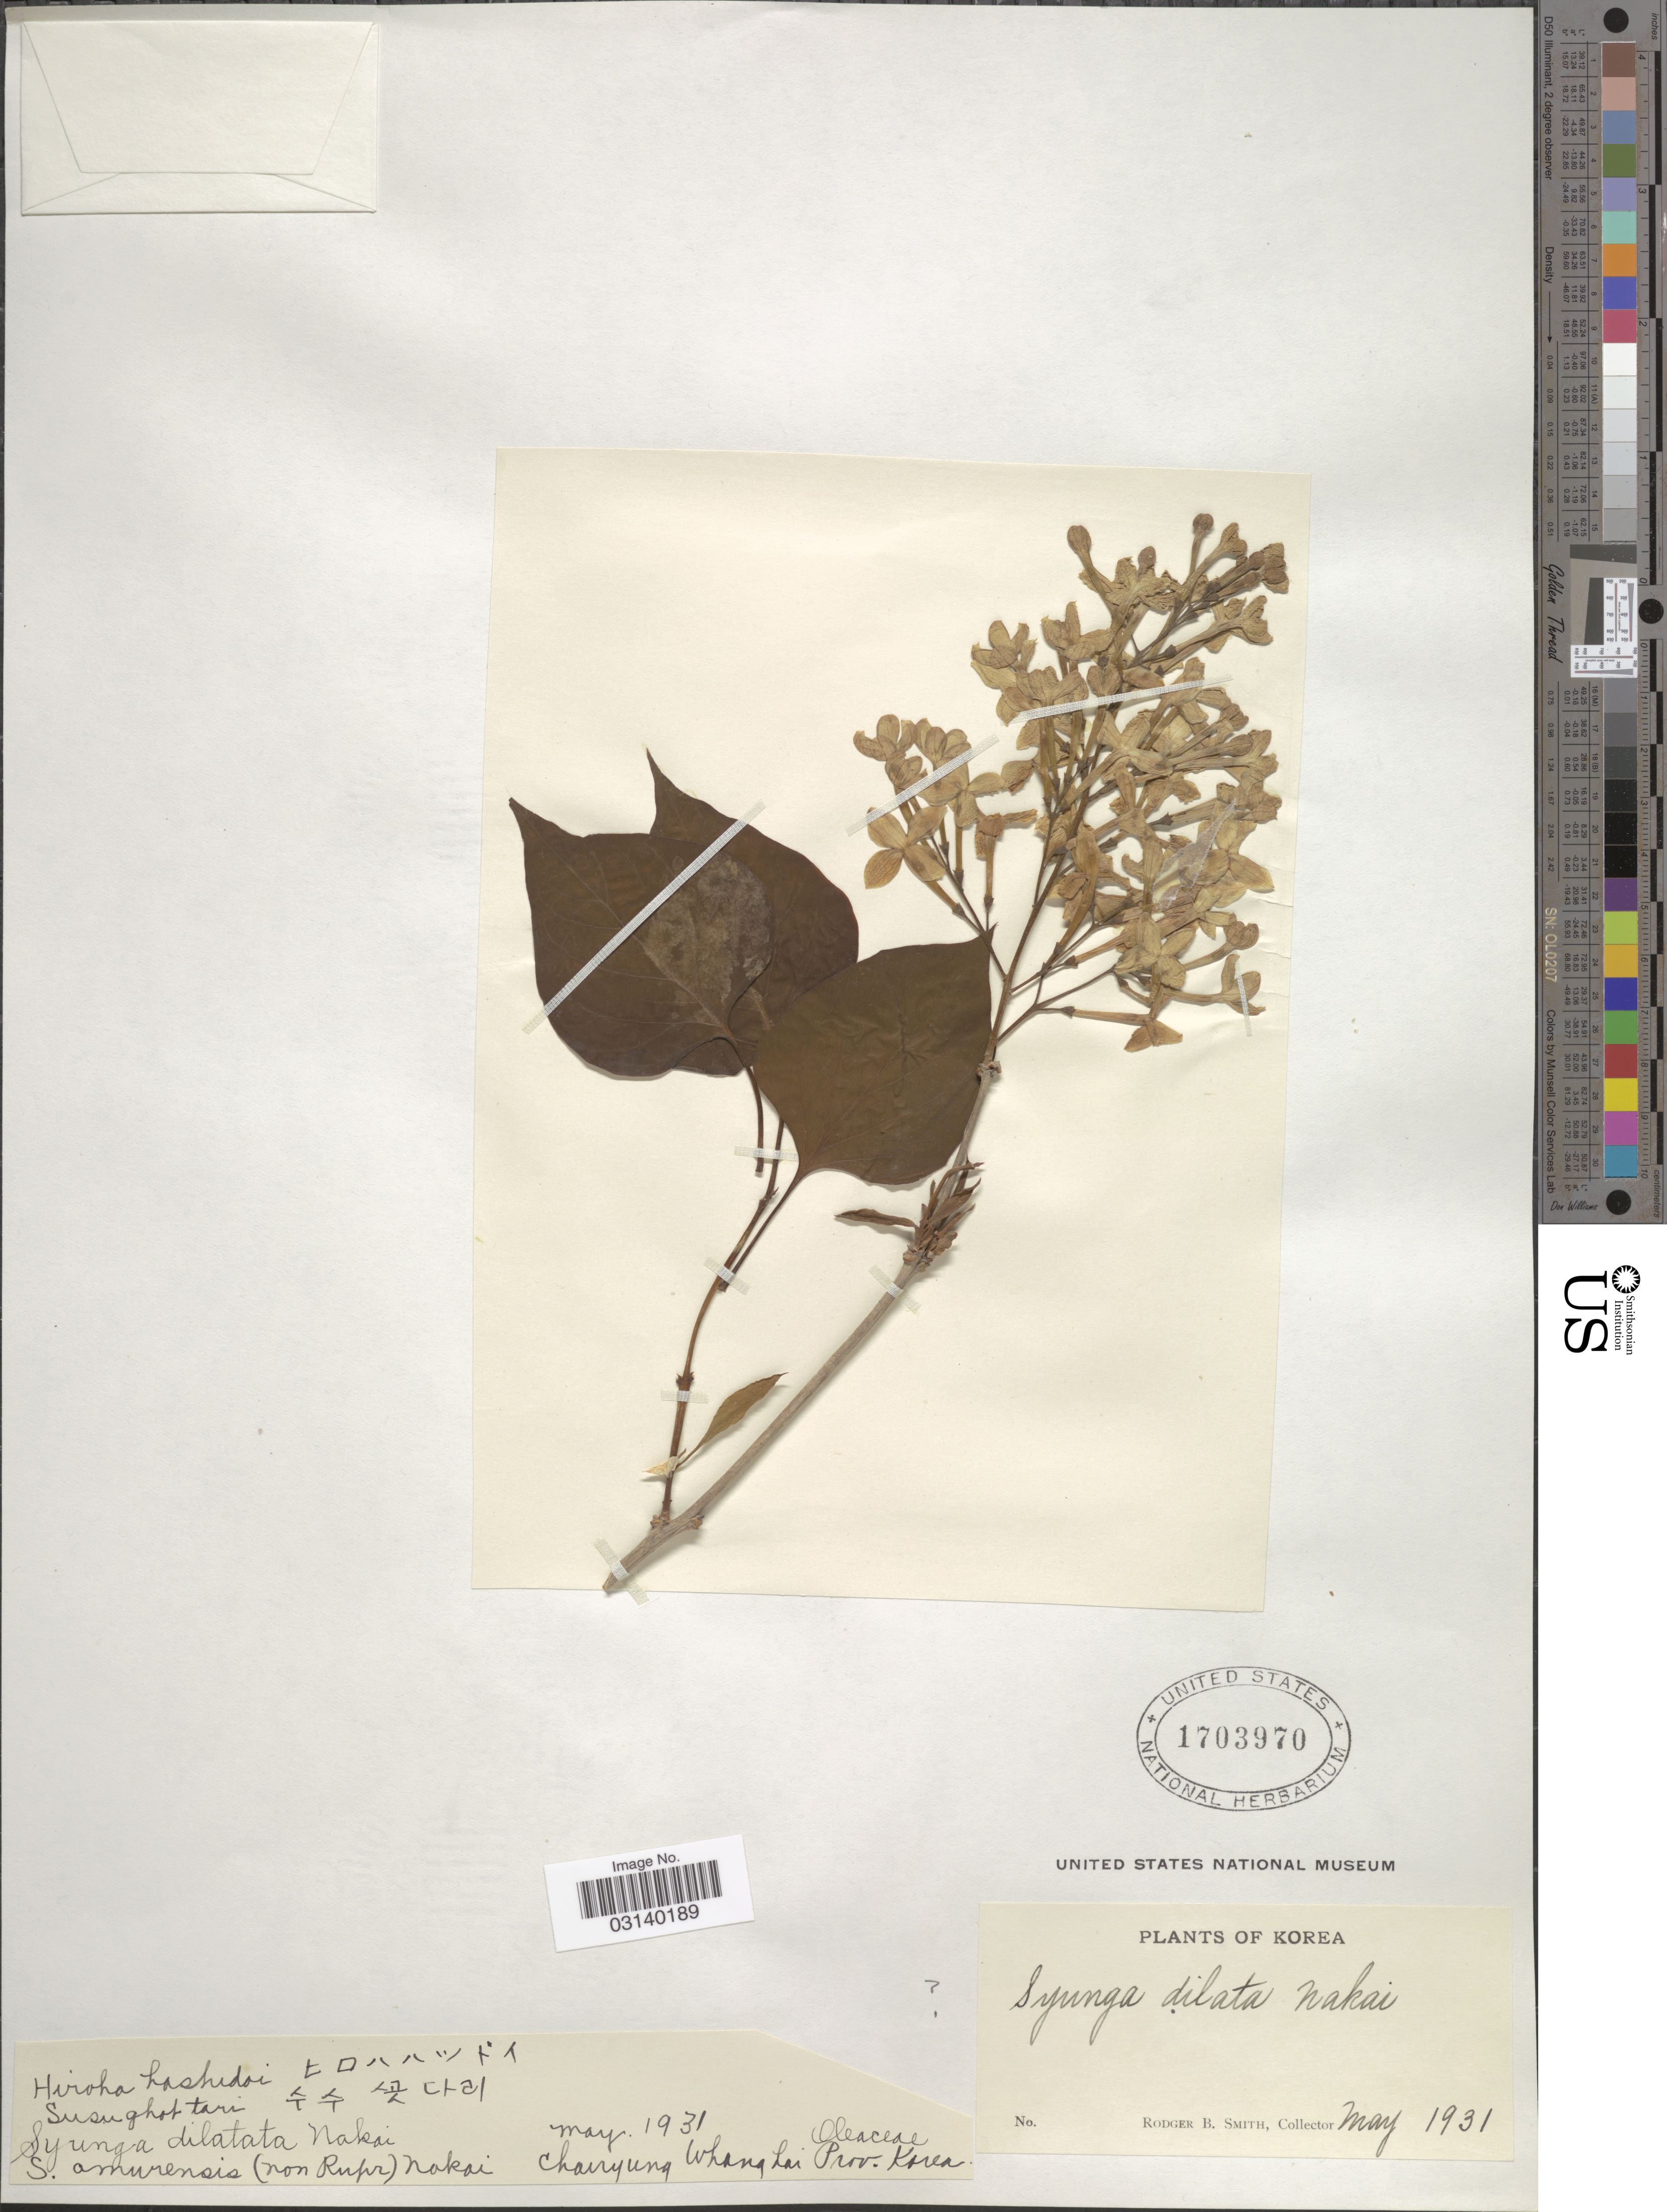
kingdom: Plantae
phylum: Tracheophyta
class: Magnoliopsida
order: Lamiales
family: Oleaceae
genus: Syringa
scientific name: Syringa dilatata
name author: Nakai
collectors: R. Smith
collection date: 1931-05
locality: Chanyung [interpreted] Whang Lai Prov.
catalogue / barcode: US 1703970